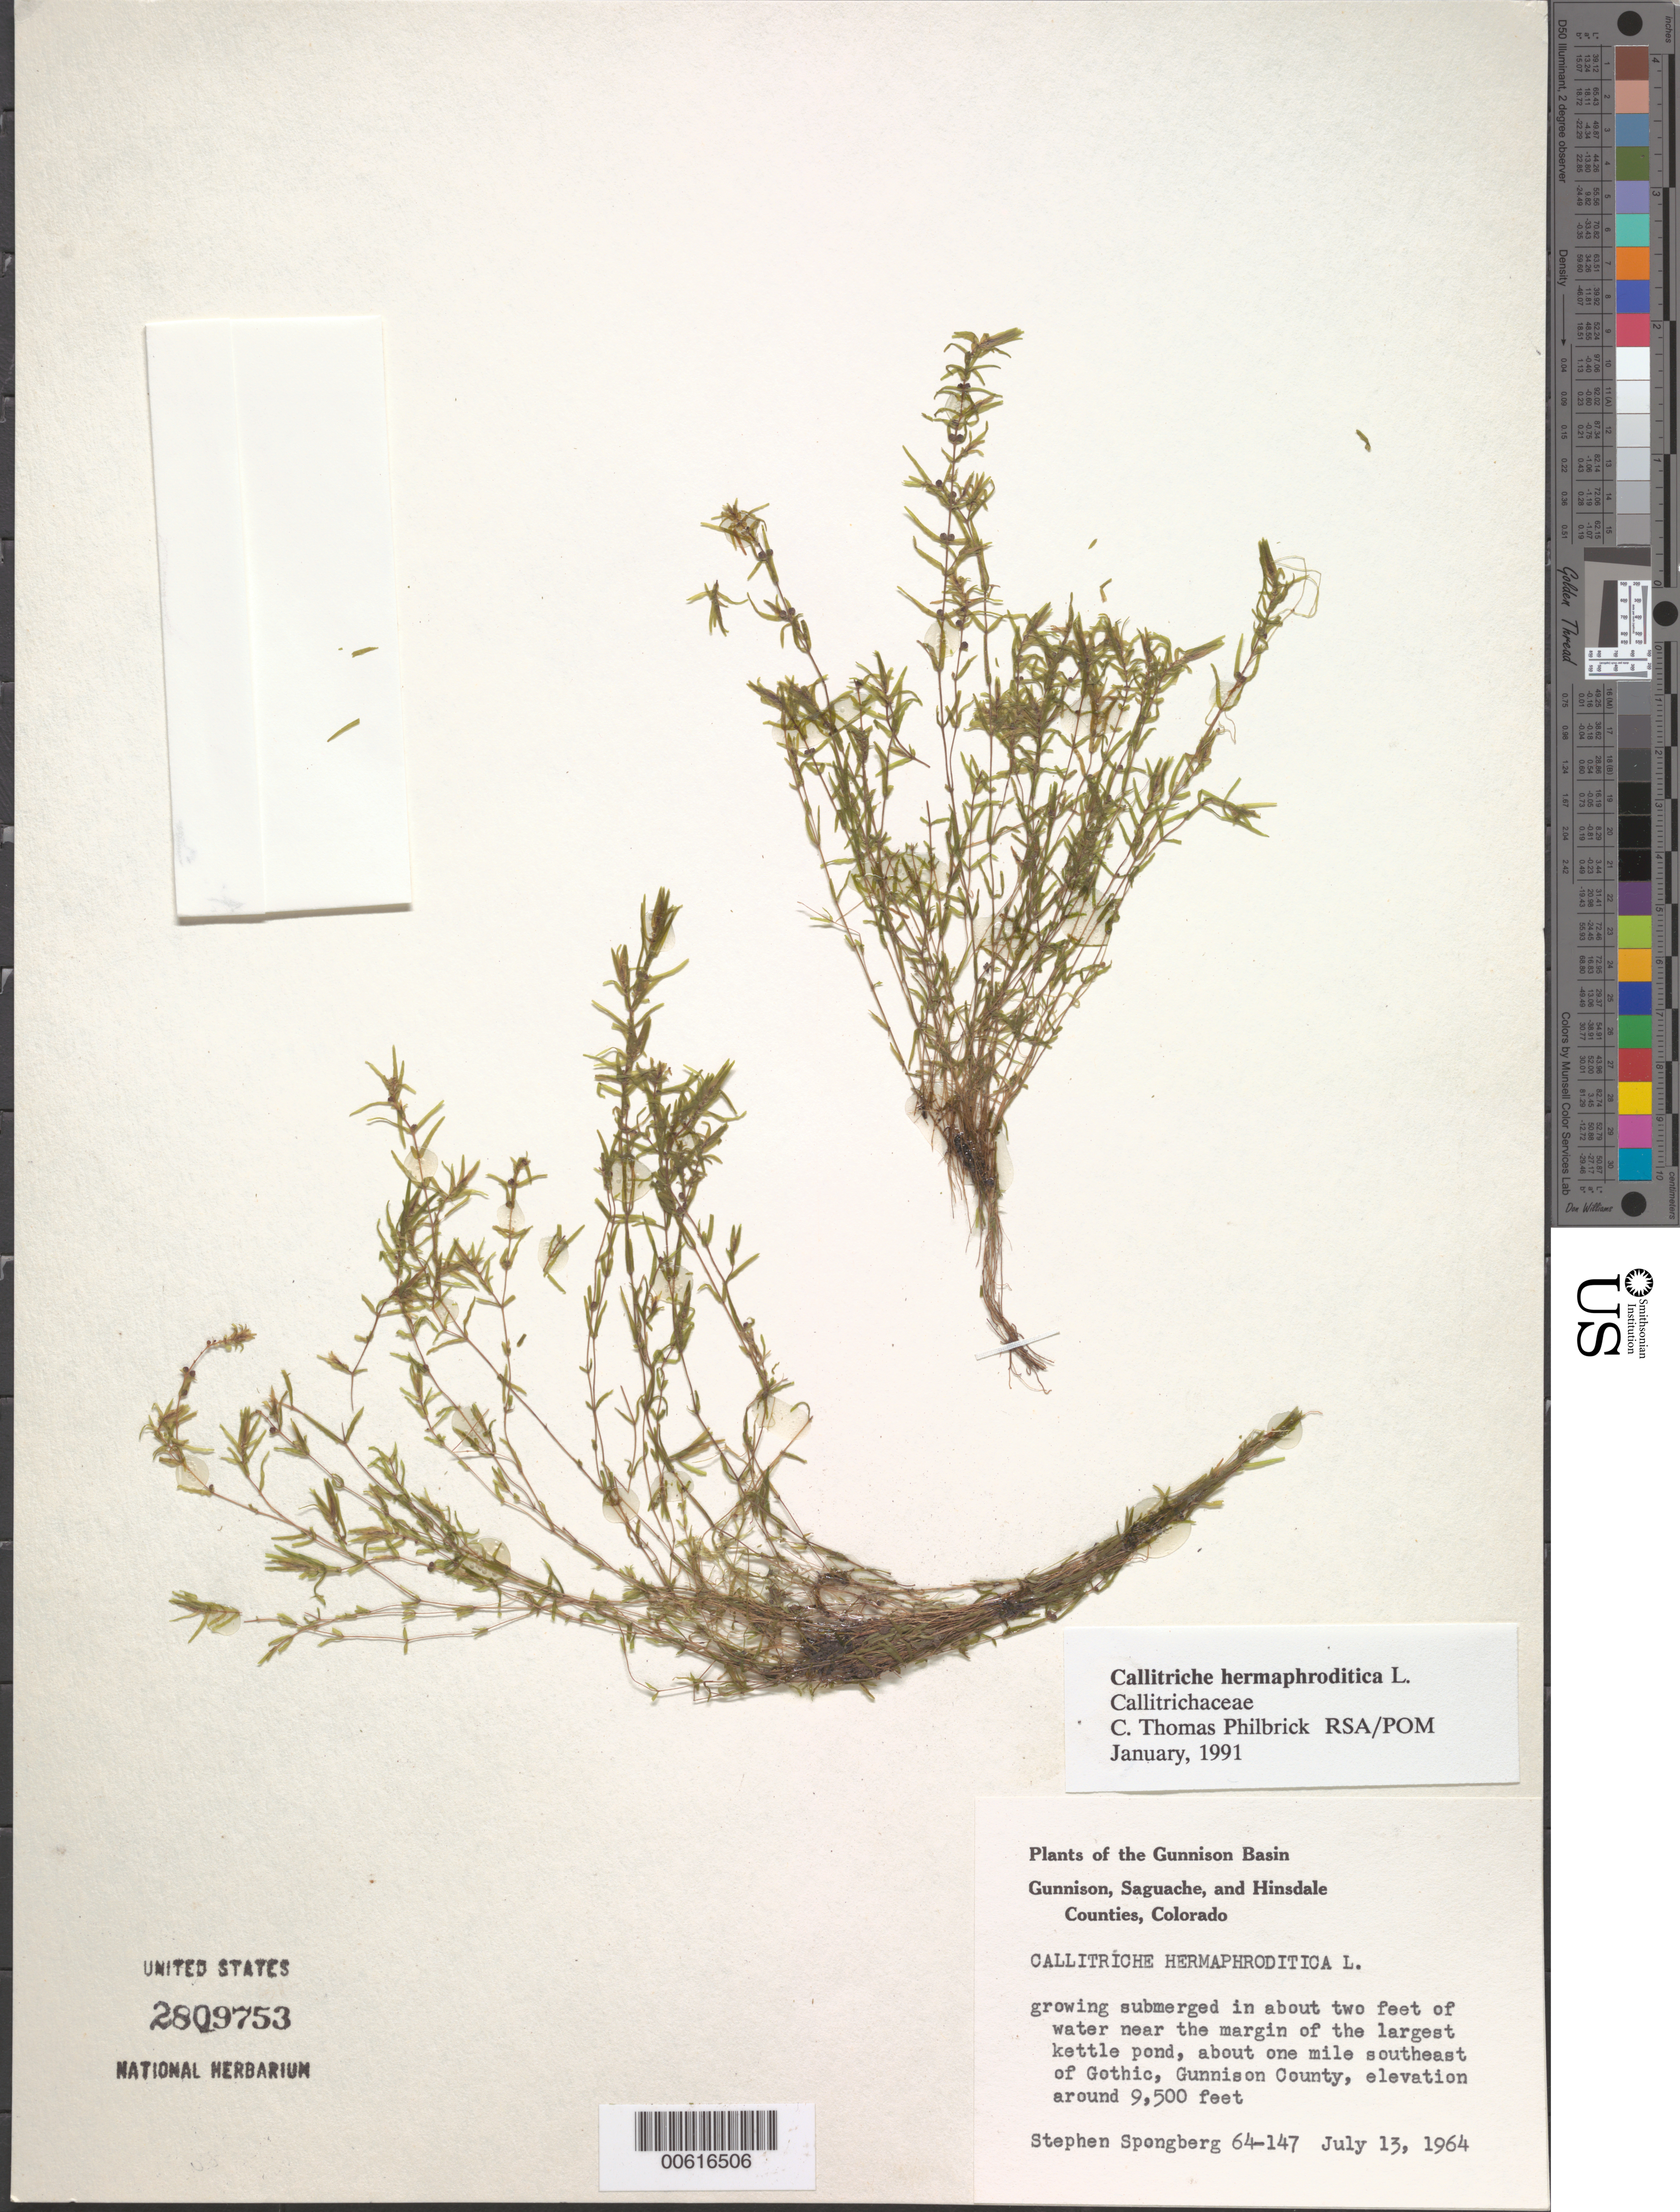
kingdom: Plantae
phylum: Tracheophyta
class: Magnoliopsida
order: Lamiales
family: Plantaginaceae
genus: Callitriche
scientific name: Callitriche hermaphroditica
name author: L.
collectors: S. A.Spongberg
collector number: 64-147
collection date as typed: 13 Jul 1964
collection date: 1964-07-13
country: United States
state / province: Colorado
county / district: Gunnison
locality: SE of Gothic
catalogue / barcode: US 2809753